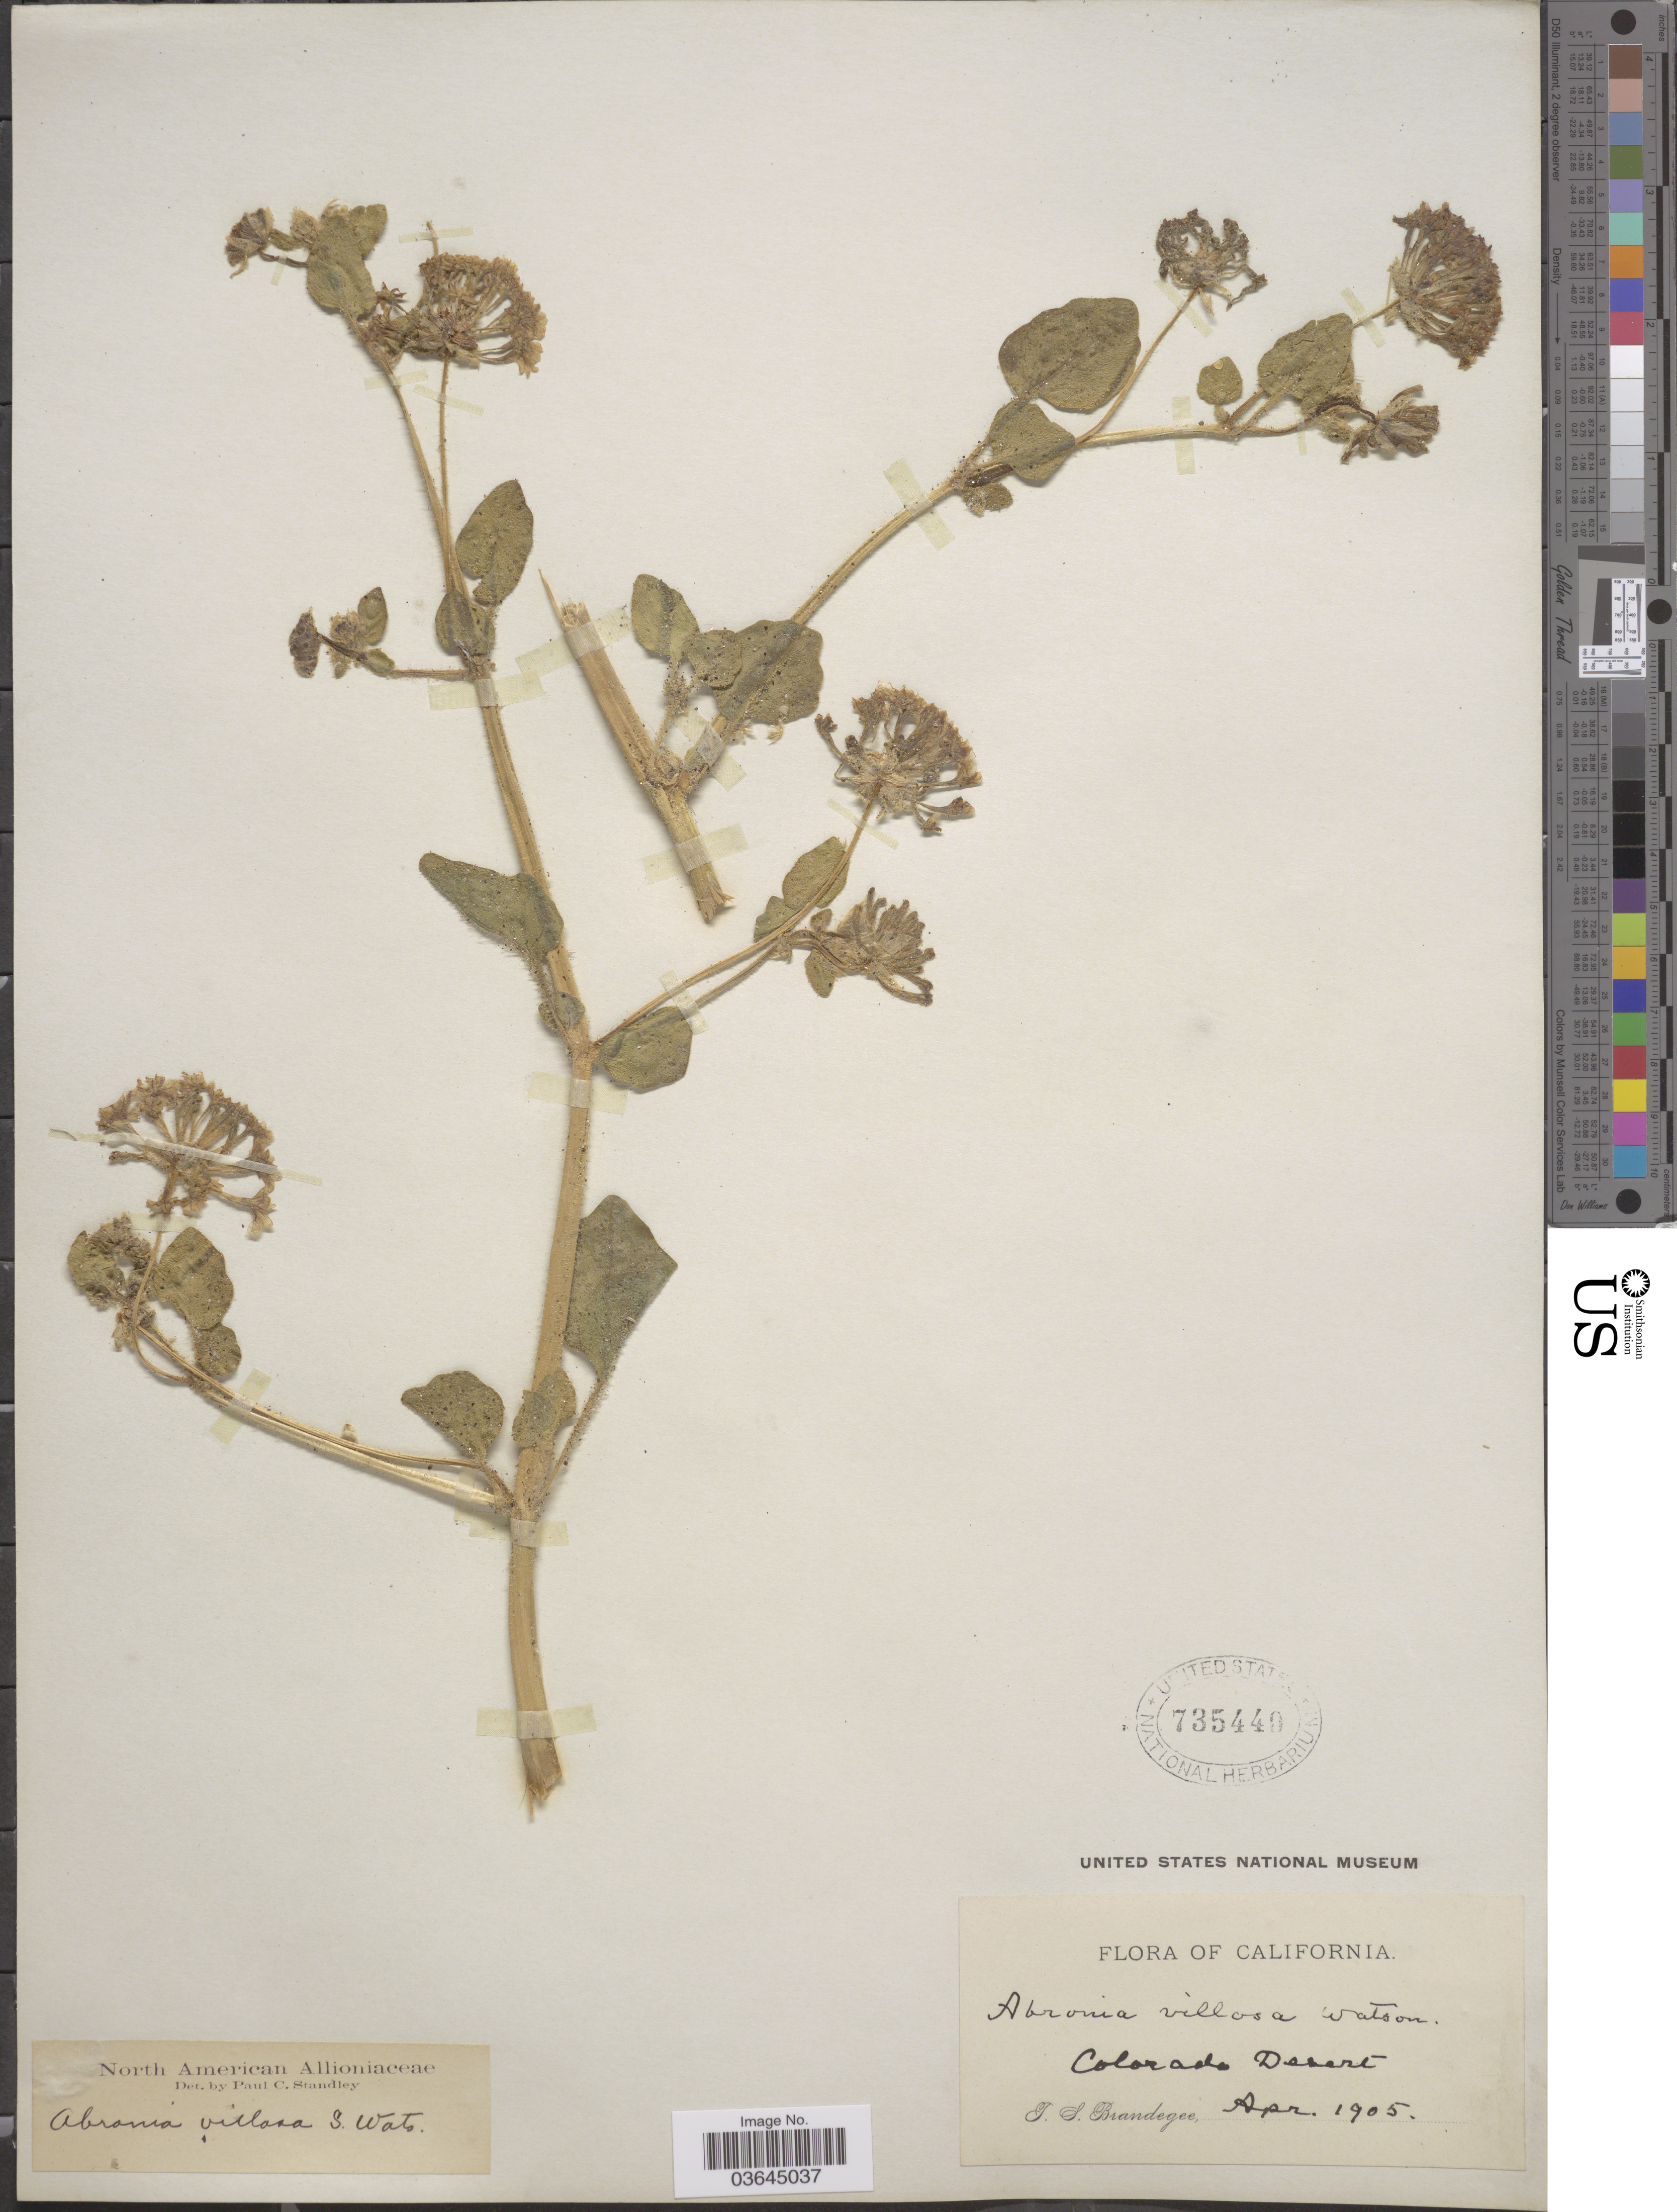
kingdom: Plantae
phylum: Tracheophyta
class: Magnoliopsida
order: Caryophyllales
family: Nyctaginaceae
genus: Abronia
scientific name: Abronia villosa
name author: S. Watson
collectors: T. S. Brandegee (herbarium)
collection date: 1905-04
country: United States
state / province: California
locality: Colorado Desert.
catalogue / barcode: US 935440